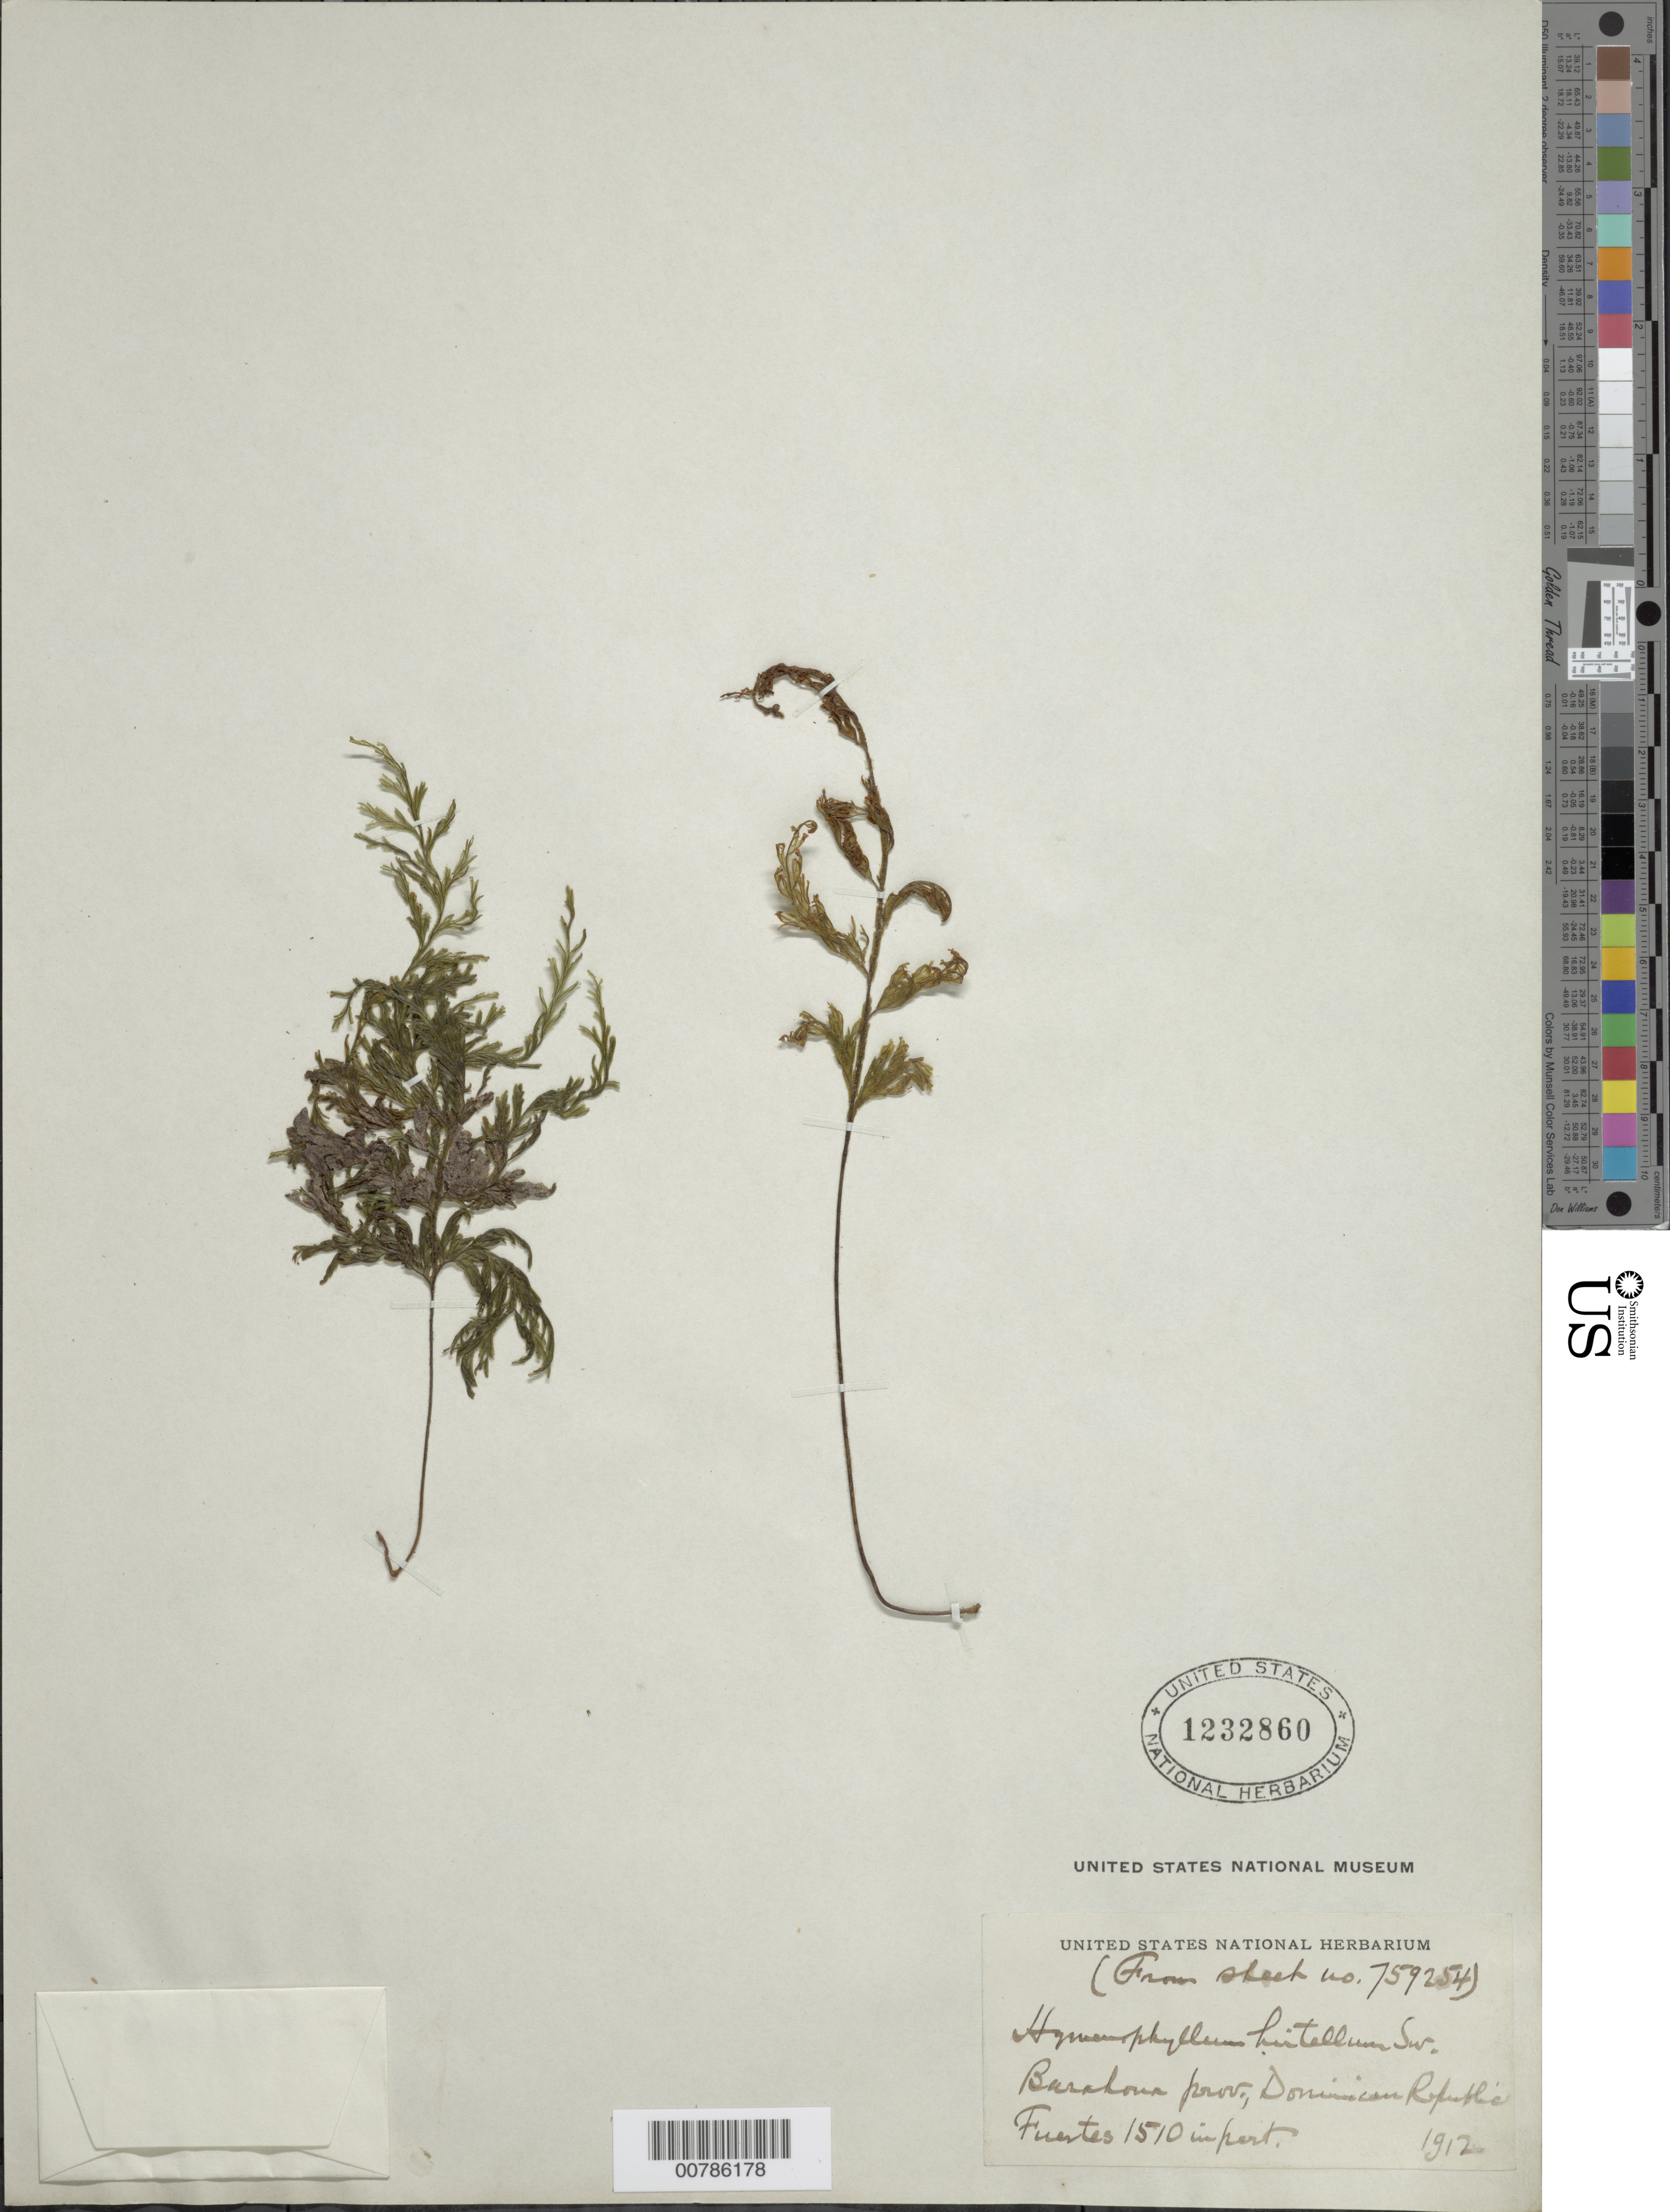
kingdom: Plantae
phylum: Tracheophyta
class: Polypodiopsida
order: Hymenophyllales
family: Hymenophyllaceae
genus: Hymenophyllum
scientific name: Hymenophyllum hirtellum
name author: Sw. in Schrad.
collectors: M. D. Fuertes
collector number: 1510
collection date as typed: Apr 1912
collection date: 1912-04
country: Dominican Republic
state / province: Barahona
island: Hispaniola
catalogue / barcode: US 1232860